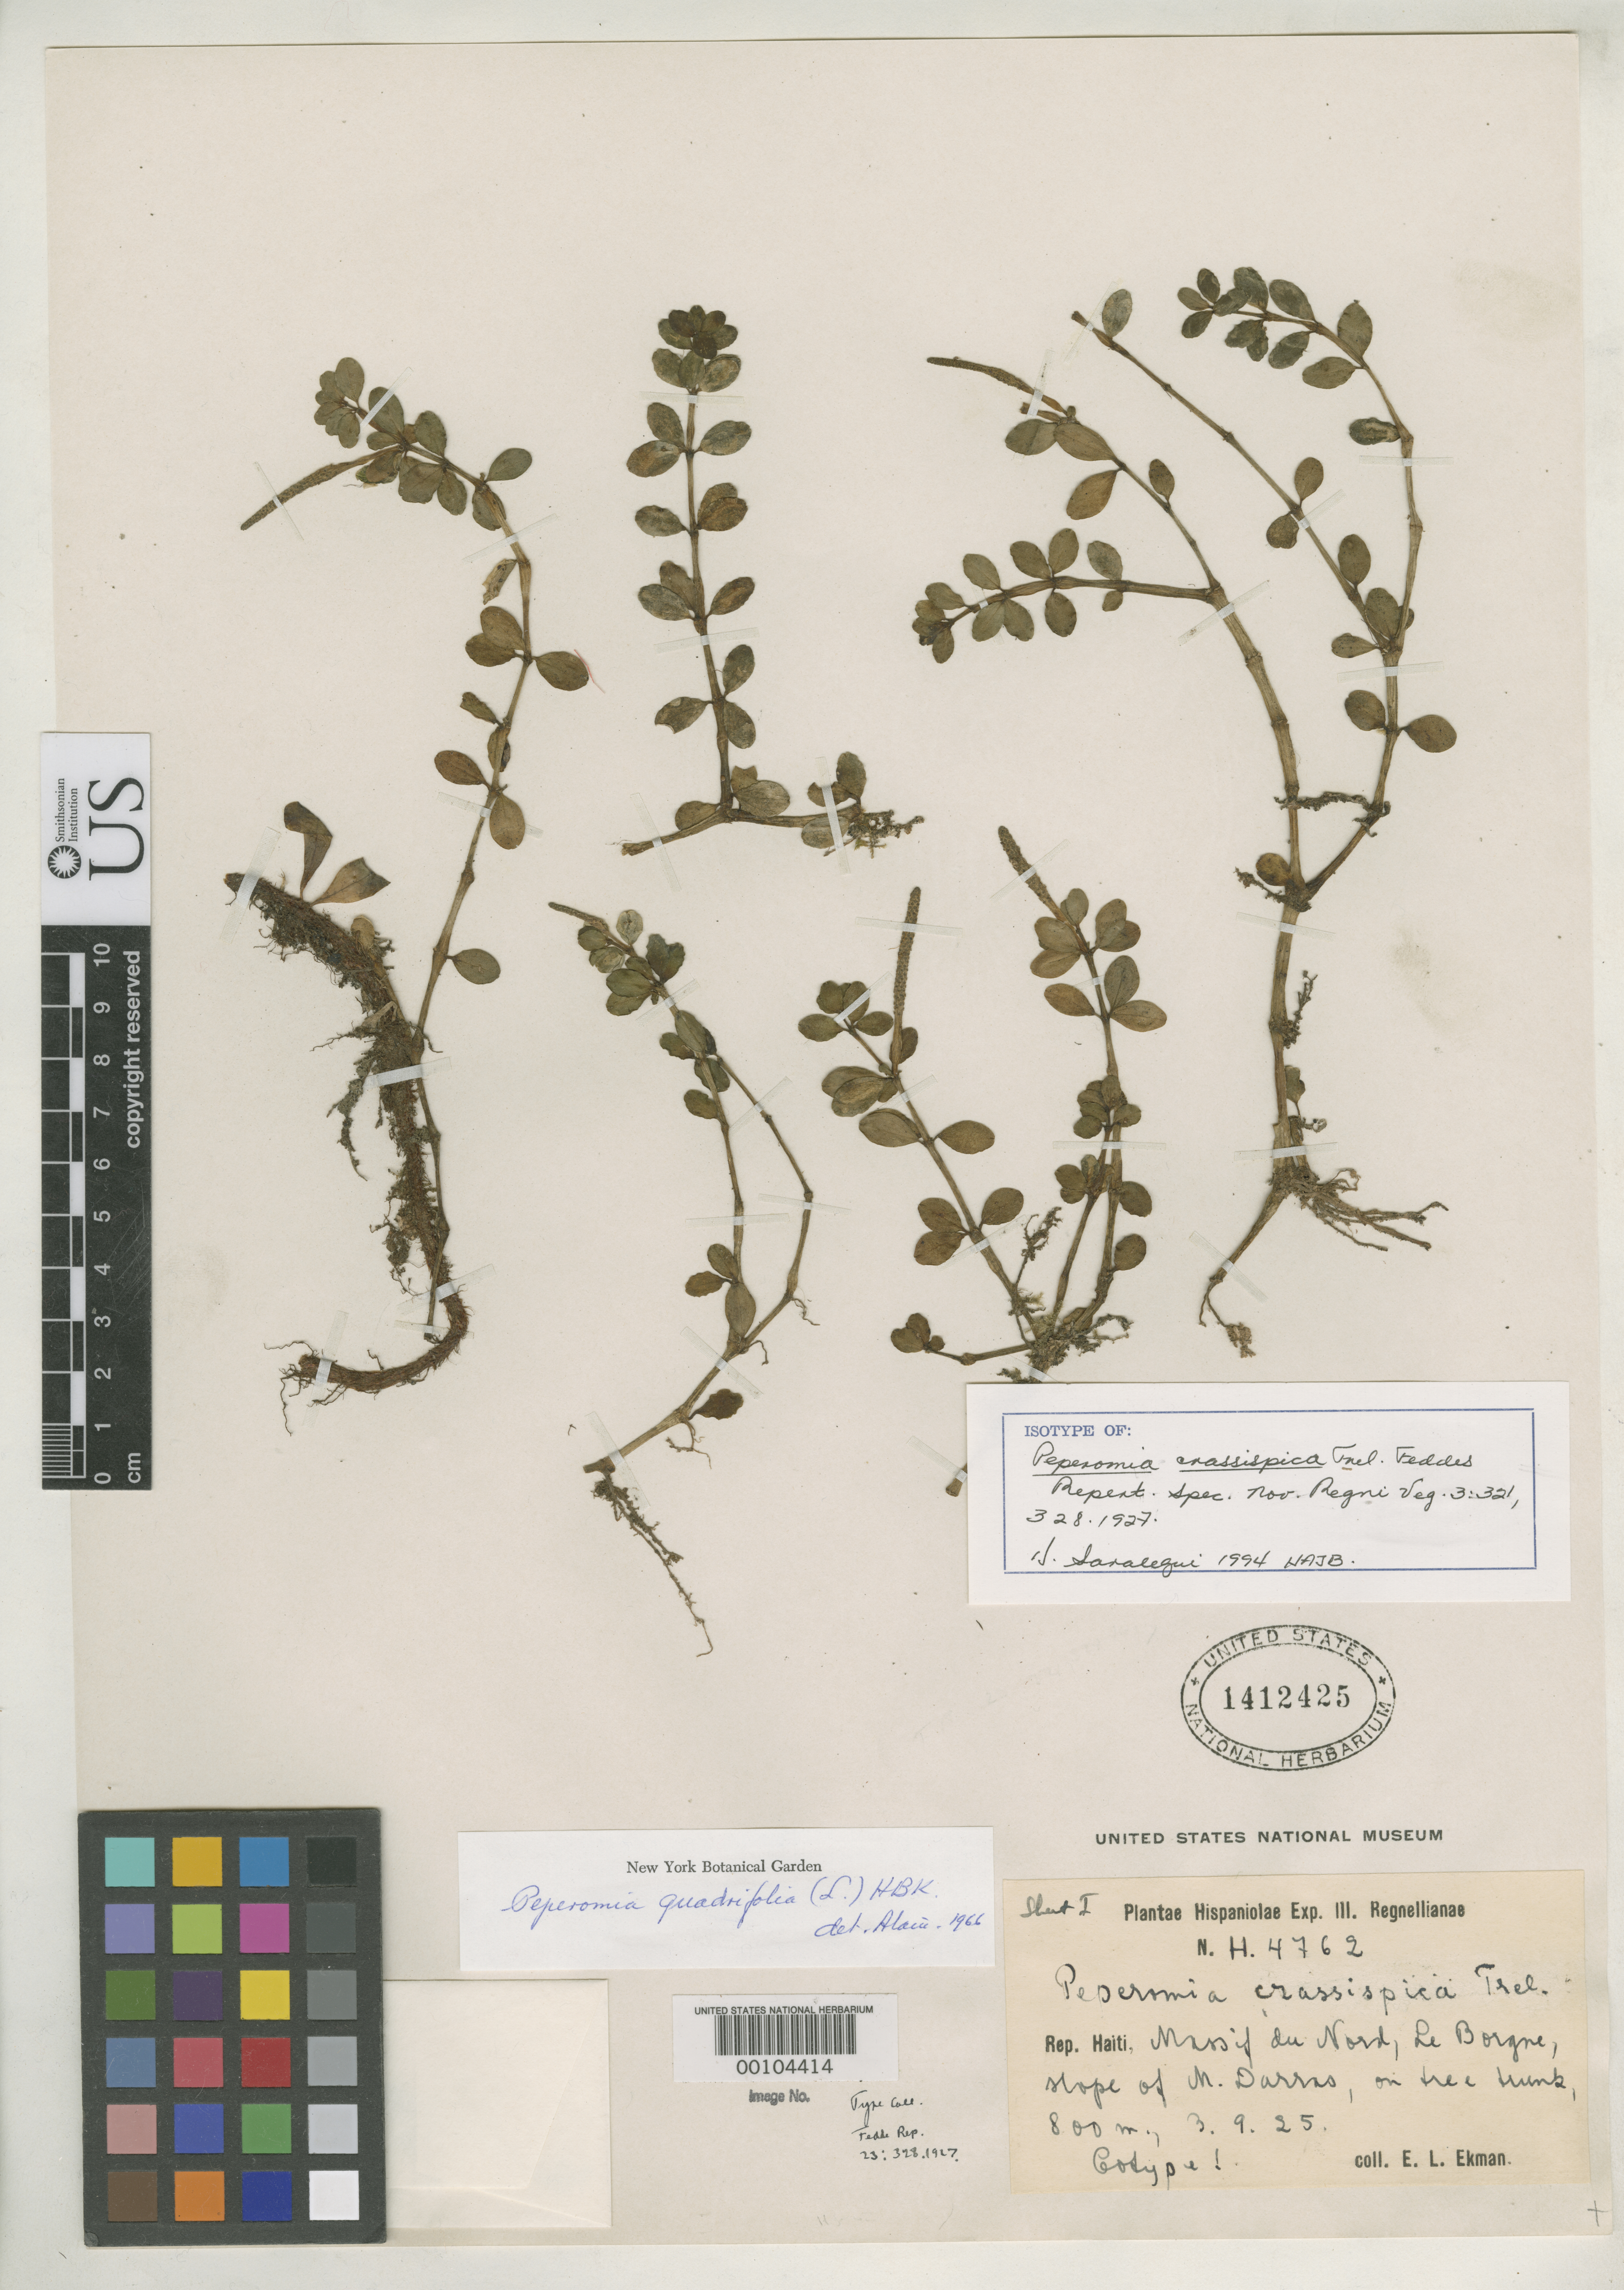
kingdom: Plantae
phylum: Tracheophyta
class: Magnoliopsida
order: Piperales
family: Piperaceae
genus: Peperomia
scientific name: Peperomia crassispica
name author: Trel.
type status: Isotype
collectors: E. L. Ekman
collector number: H 4762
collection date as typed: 03 Sep 1925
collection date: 1925-09-03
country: Haiti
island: Hispaniola Island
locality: Morne Darracq, le Borgne, Massif de La Nord.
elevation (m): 800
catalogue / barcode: US 1412425